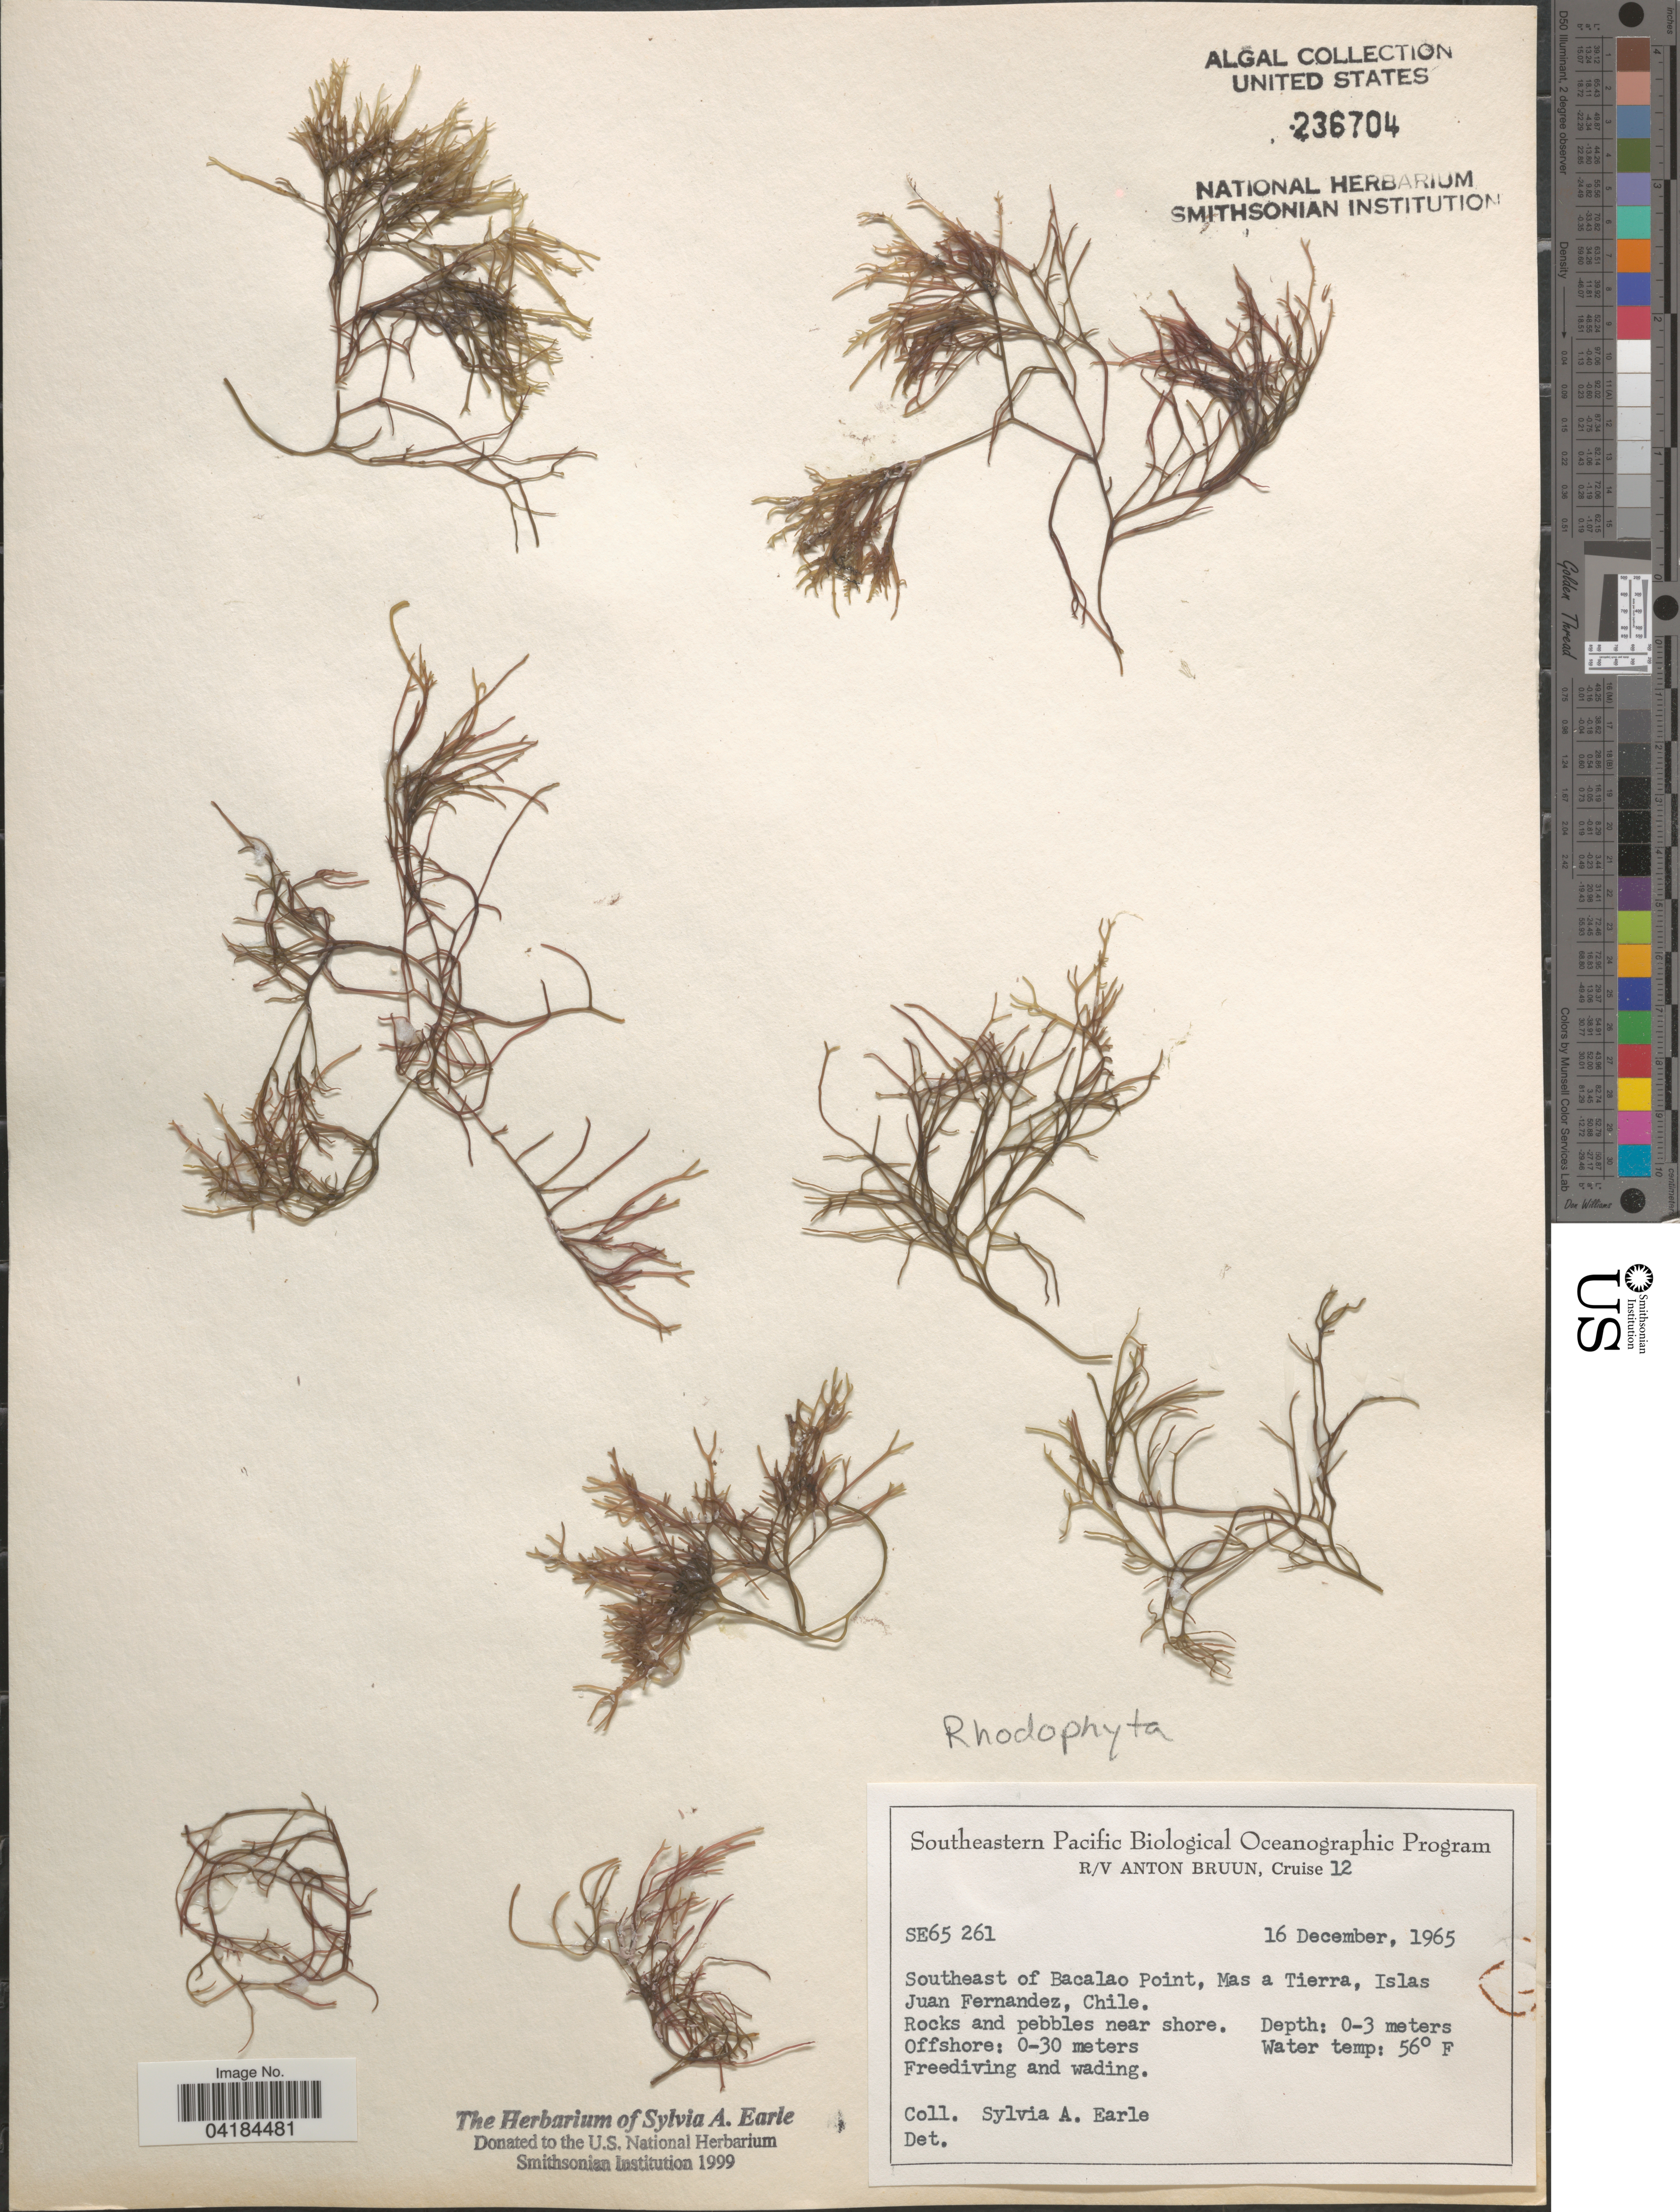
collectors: S. A. Earle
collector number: SE65261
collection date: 1965-12-16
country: Chile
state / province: Valparaíso (V)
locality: Southeastern Pacific. R/V Anton Bruun, Cruise 12. Southeast of Bacalao Point, Mas a Tierra, Islas Juan Fernandez.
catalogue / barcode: US 236704